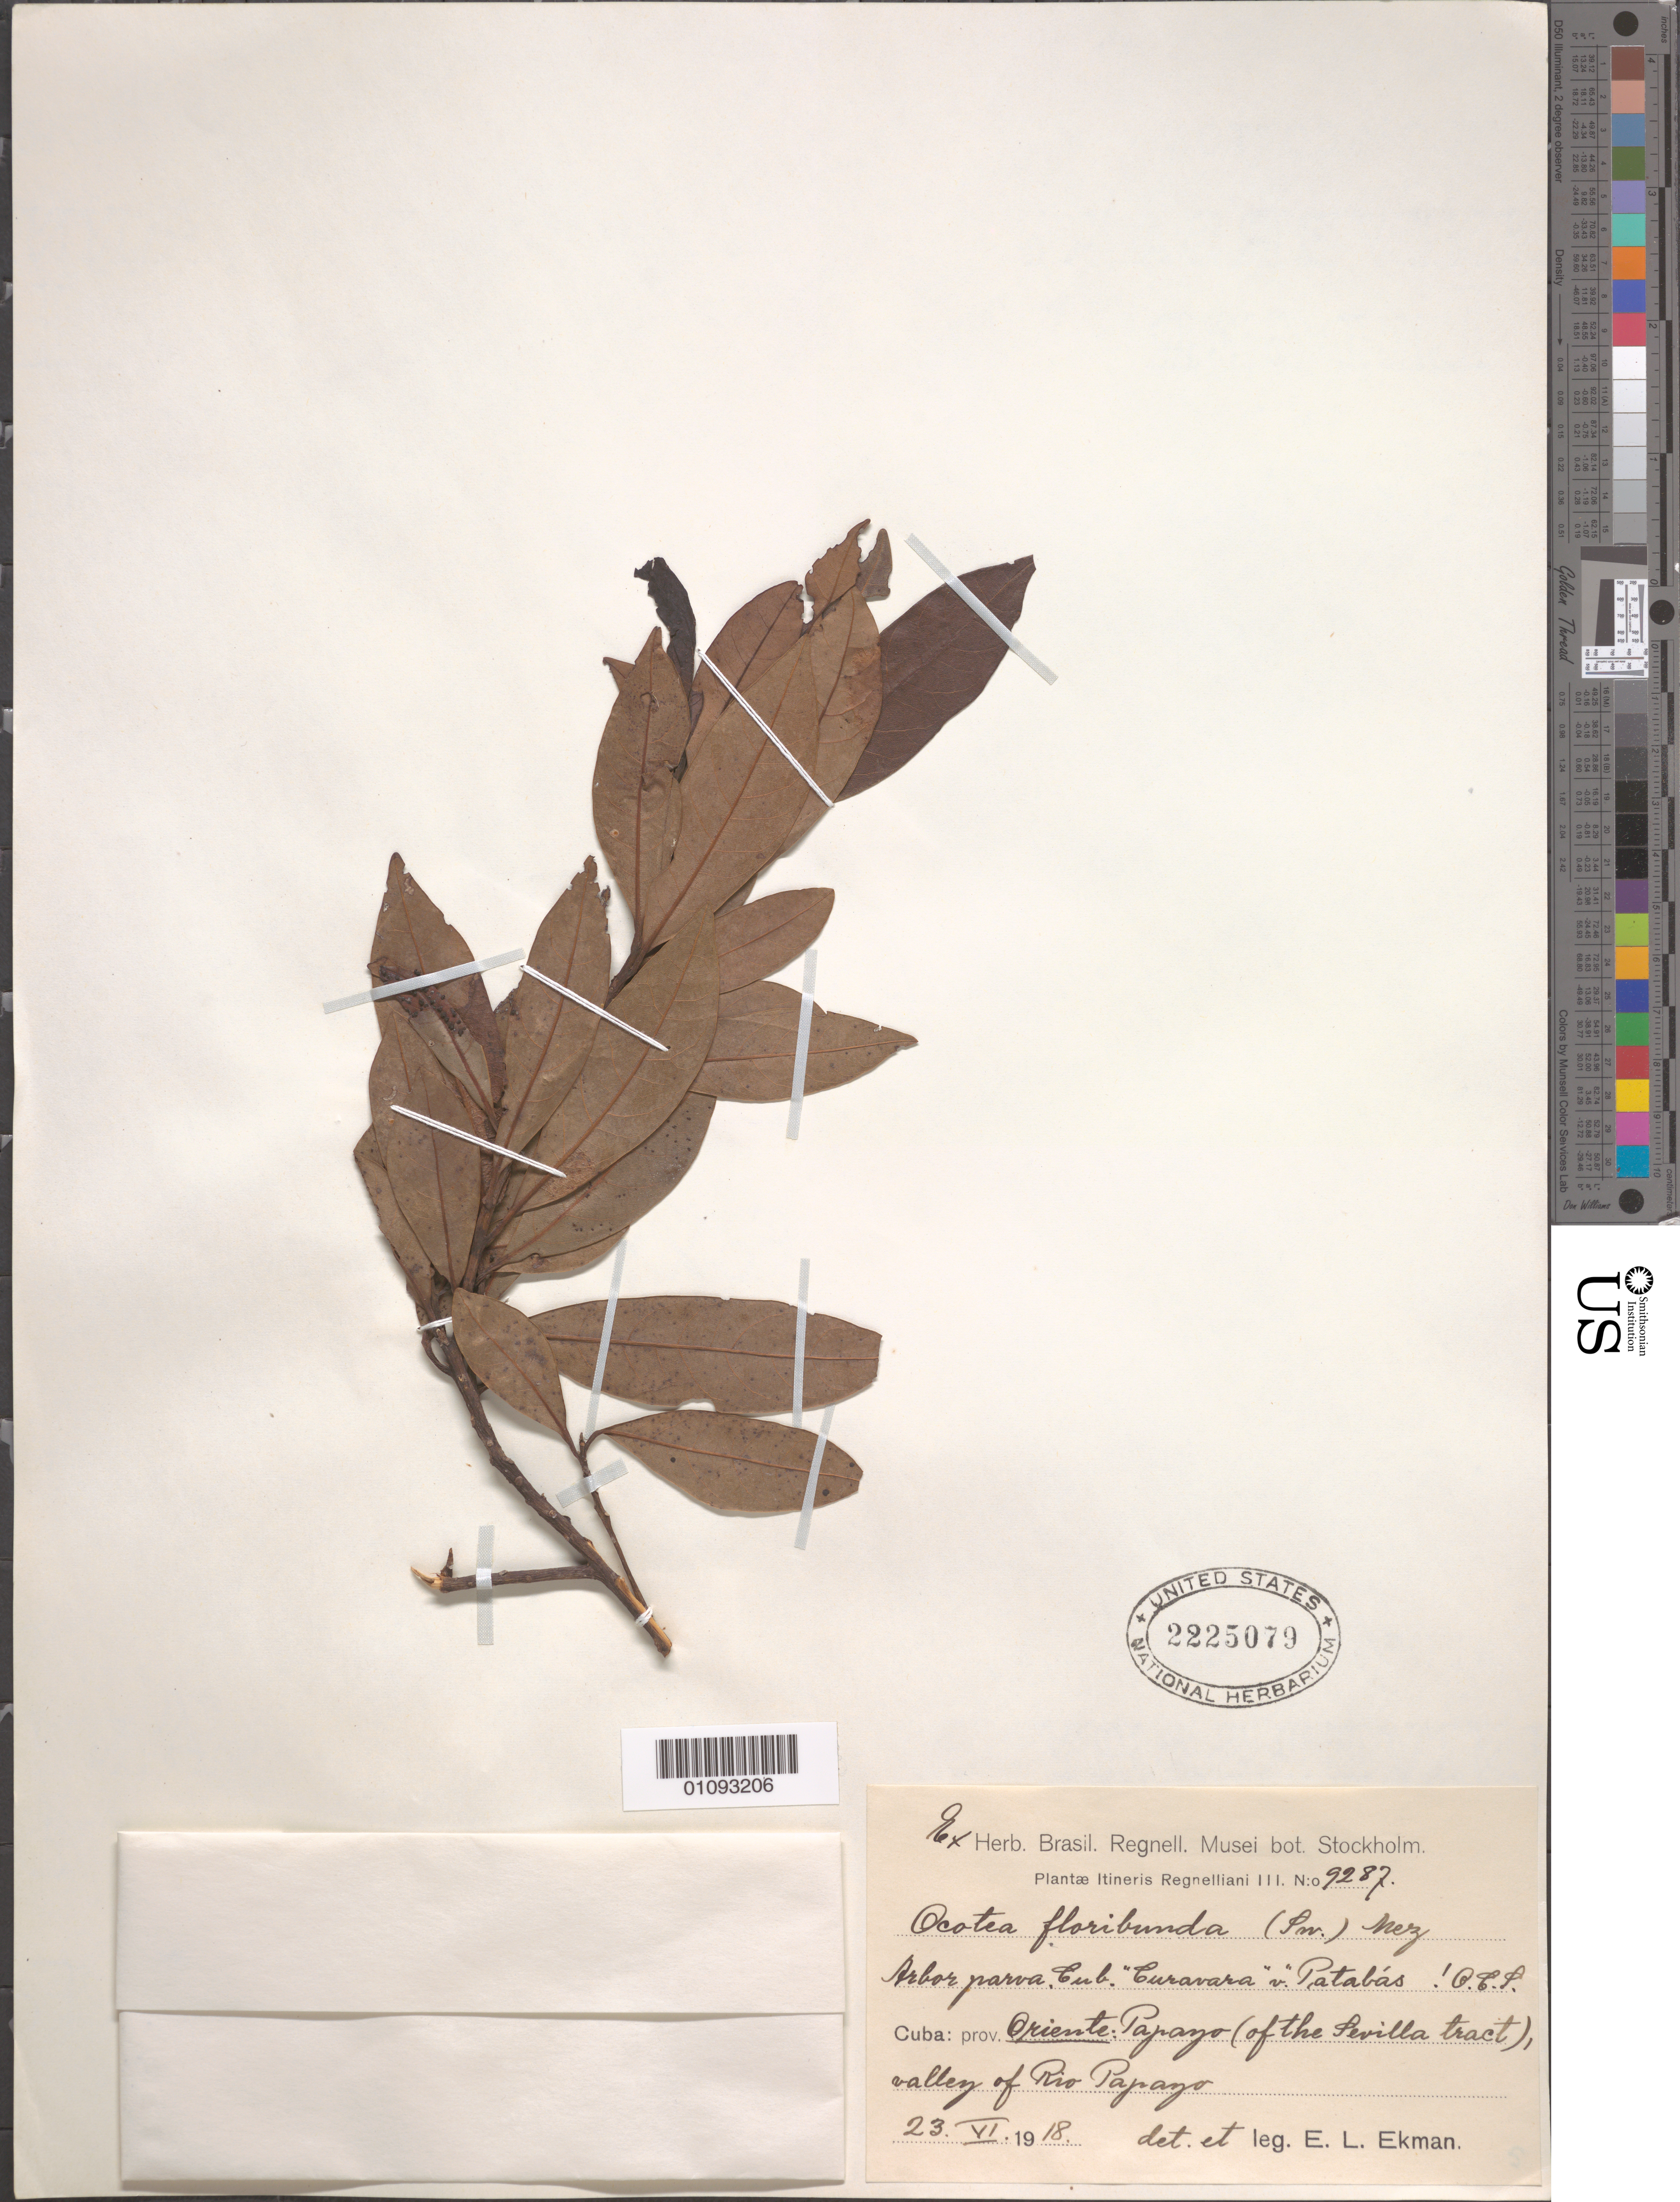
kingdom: Plantae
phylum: Tracheophyta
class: Magnoliopsida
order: Laurales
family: Lauraceae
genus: Ocotea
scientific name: Ocotea floribunda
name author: (Sw.) Mez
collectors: E. L. Ekman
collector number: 9287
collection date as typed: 23 Jun 1918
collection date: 1918-06-23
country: Cuba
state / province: Oriente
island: Cuba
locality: Papazo, Valley of Rio Papazo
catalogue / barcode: US 2225079